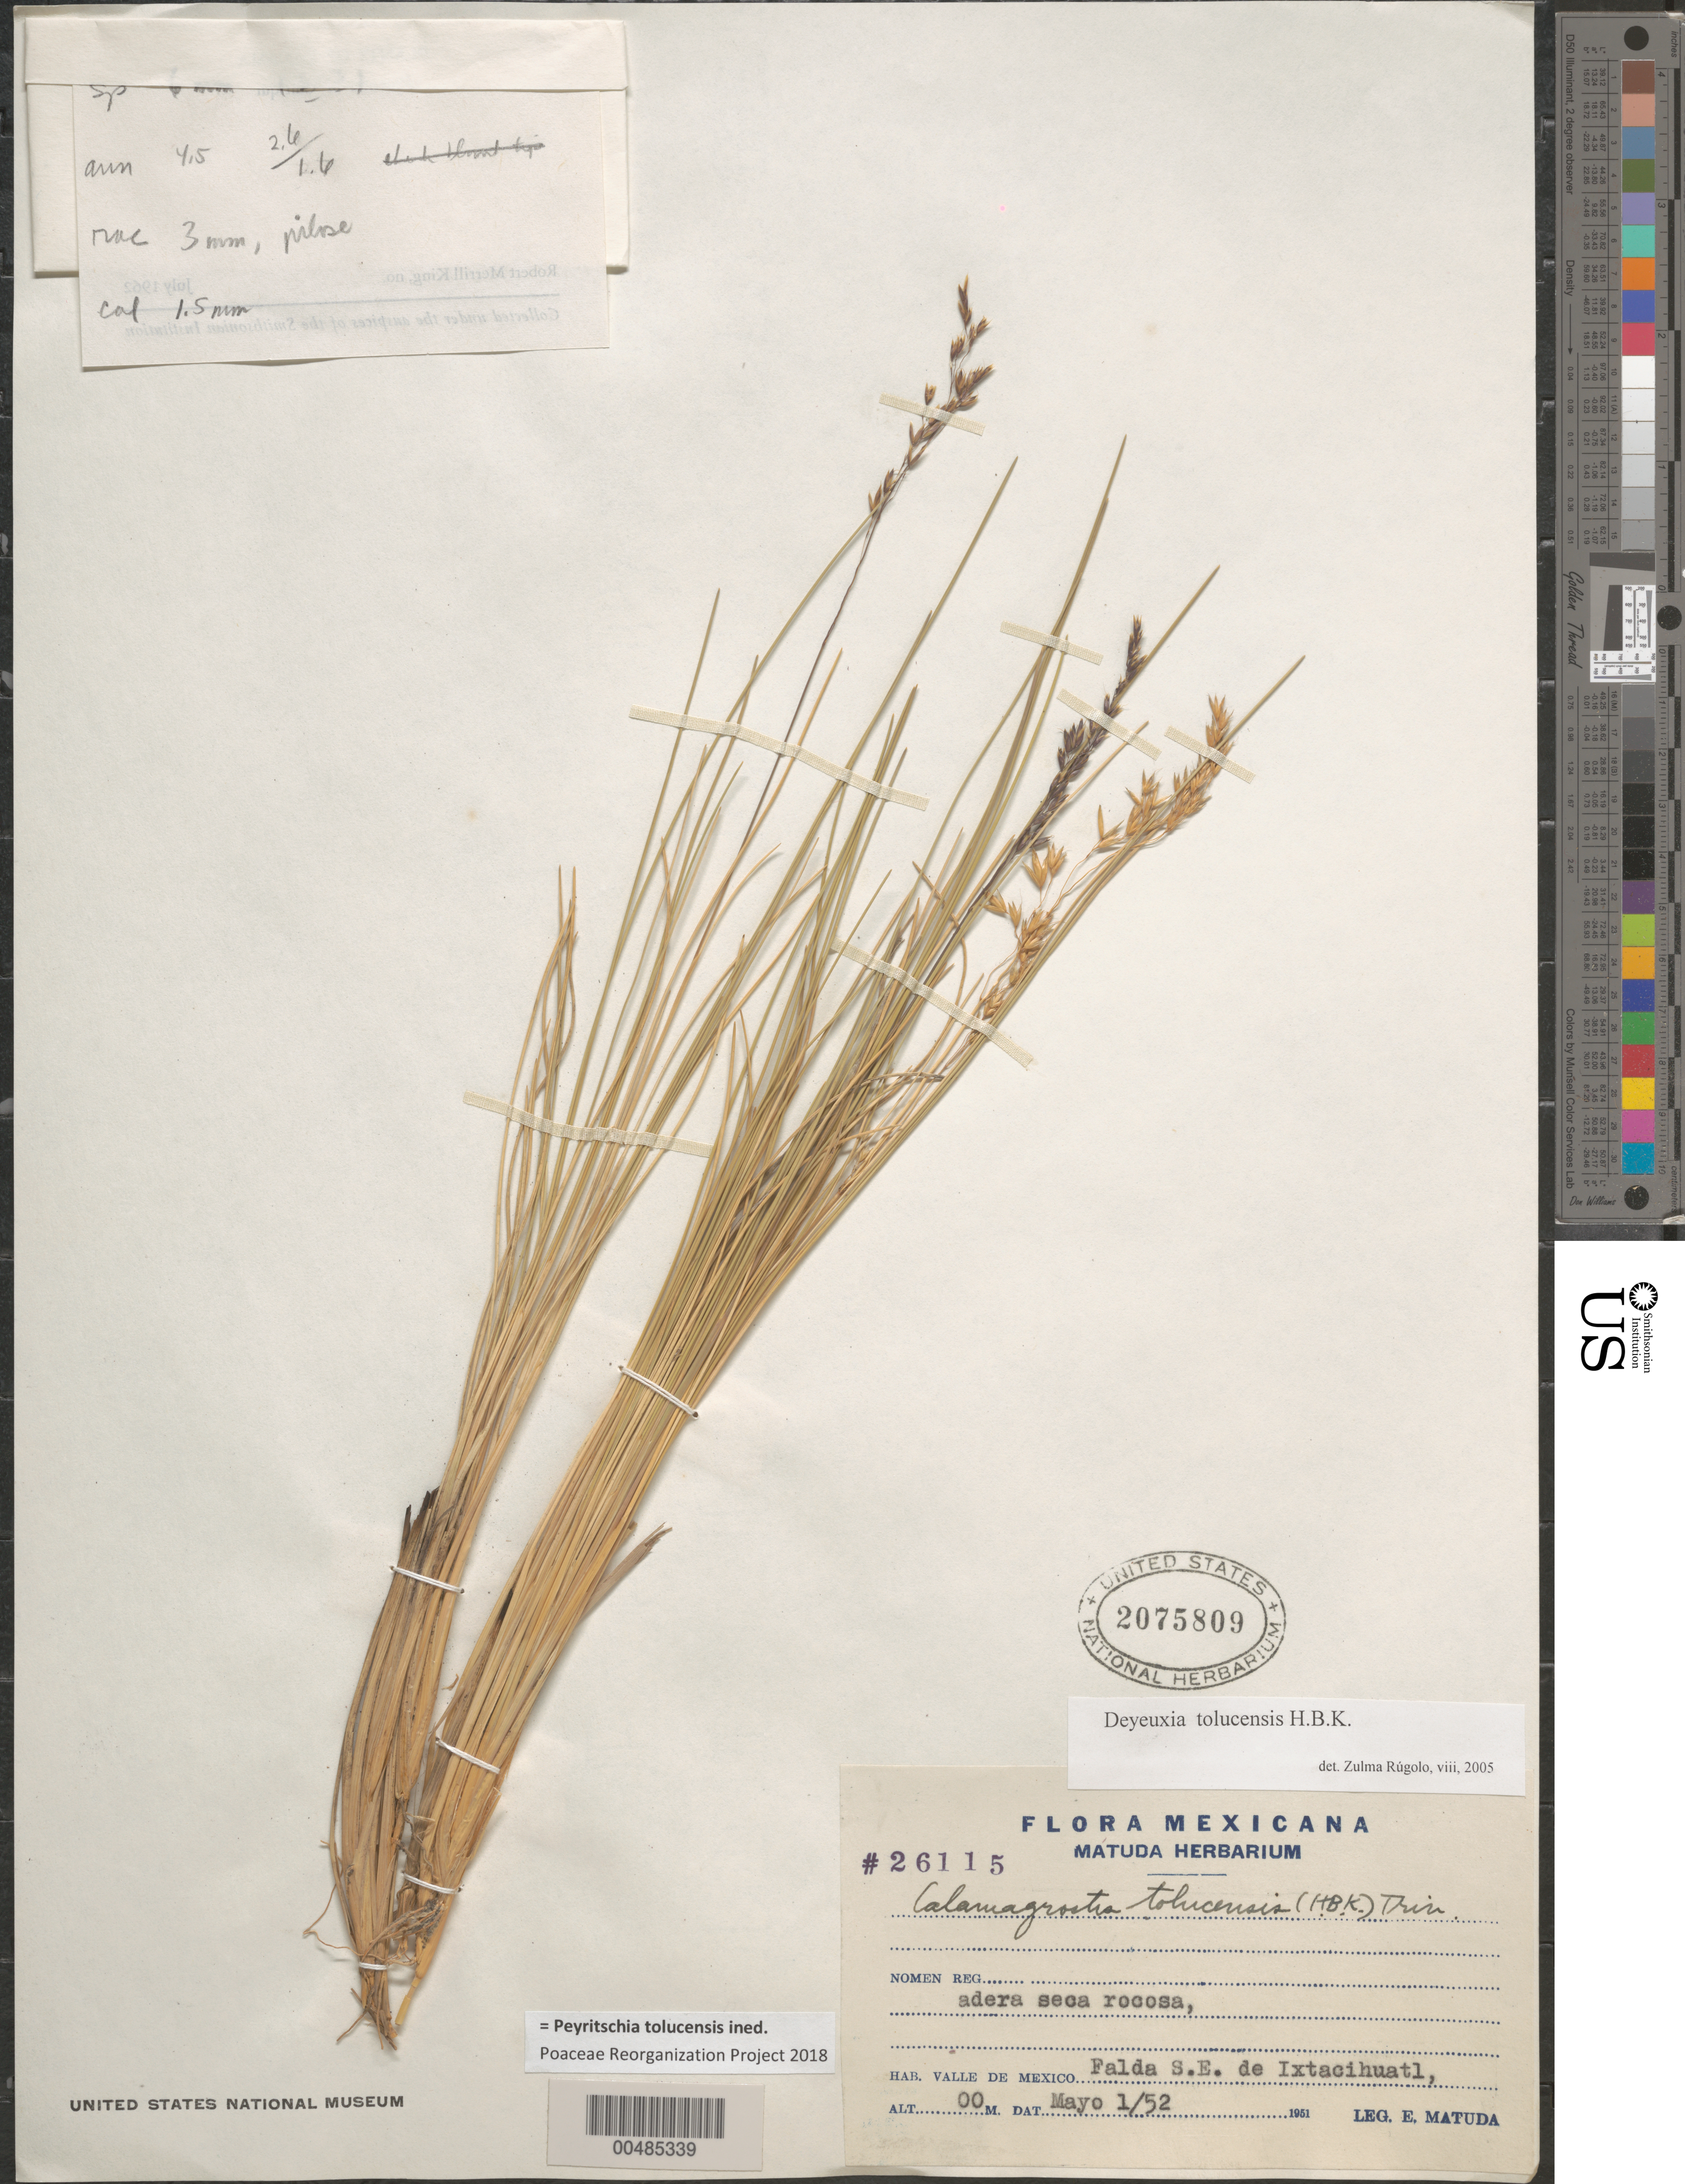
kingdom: Plantae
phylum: Tracheophyta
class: Liliopsida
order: Poales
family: Poaceae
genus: Peyritschia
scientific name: Peyritschia tolucensis ined.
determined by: Poaceae Reorganization Project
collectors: E. Matuda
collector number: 26115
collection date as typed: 1 May 1952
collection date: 1952-05-01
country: Mexico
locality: Valle de Mexico, falda SE de Ixtacihuatl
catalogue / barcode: US 2075809